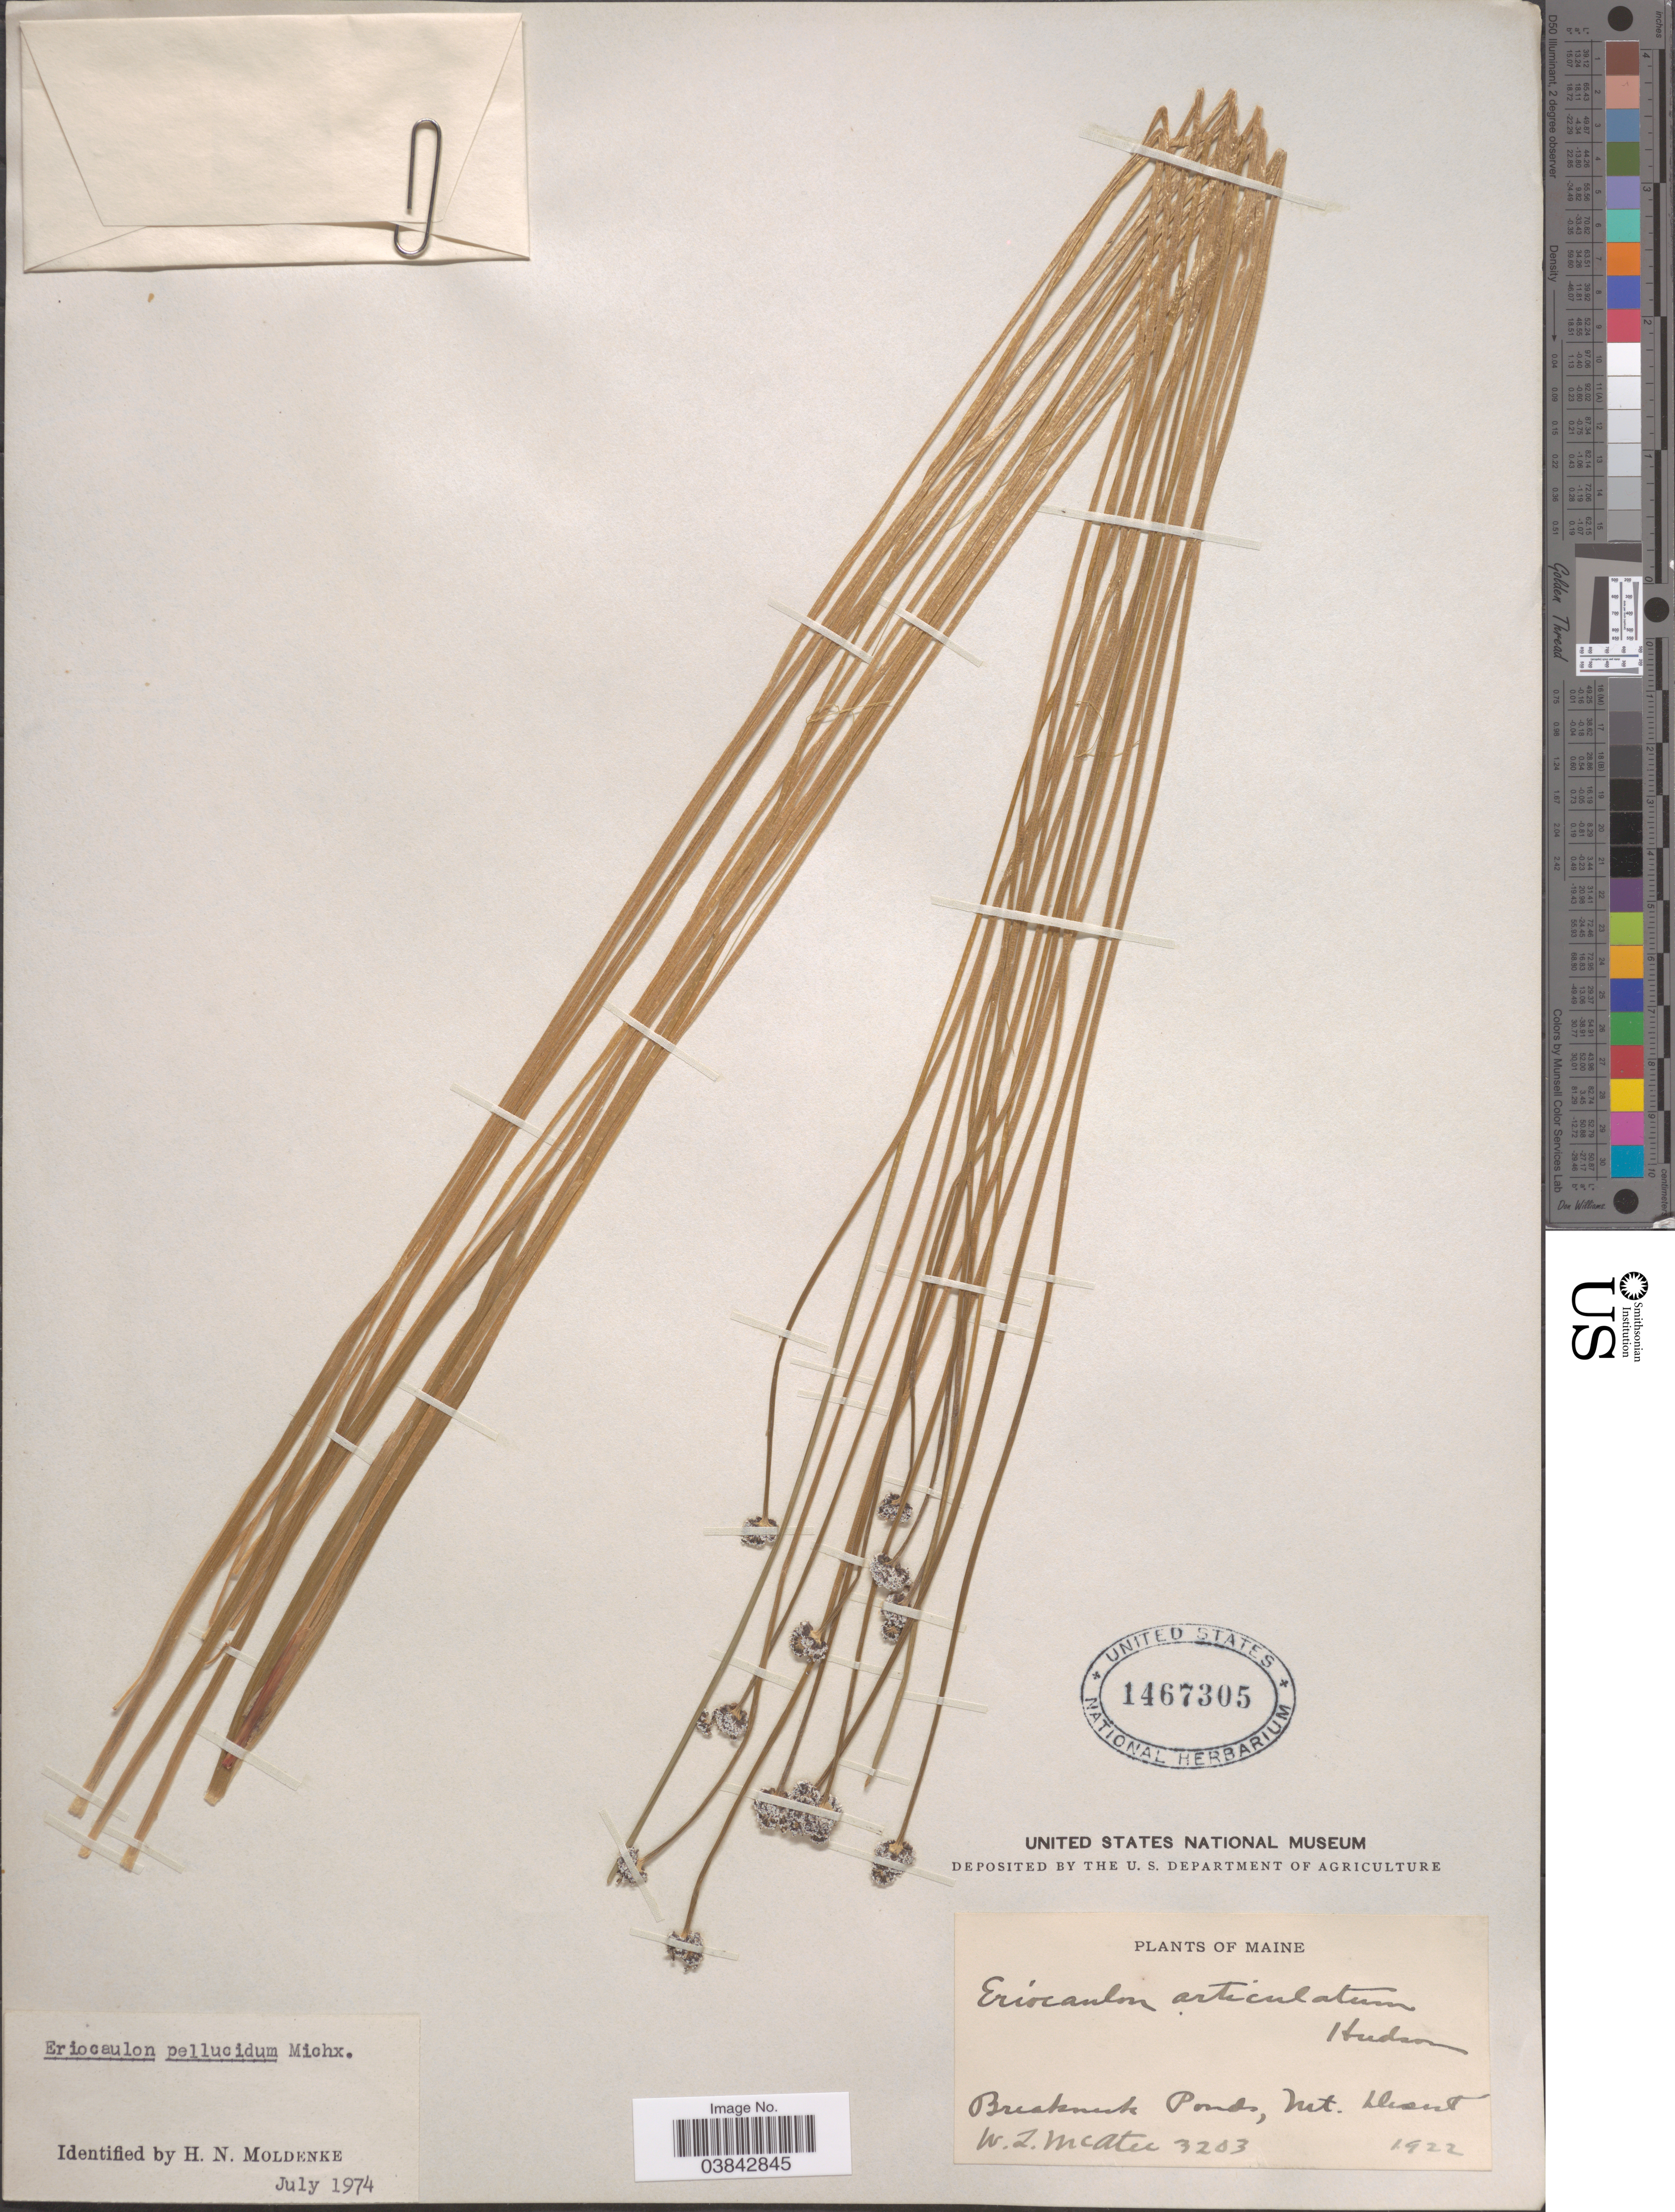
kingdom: Plantae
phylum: Tracheophyta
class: Liliopsida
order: Poales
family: Eriocaulaceae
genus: Eriocaulon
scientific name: Eriocaulon aquaticum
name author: (Hill) Druce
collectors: W. McAtee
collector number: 3203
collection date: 1922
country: United States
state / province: Maine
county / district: Hancock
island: Mt. Desert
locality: Breakneck Ponds, Mt. Desert.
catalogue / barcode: US 1467305